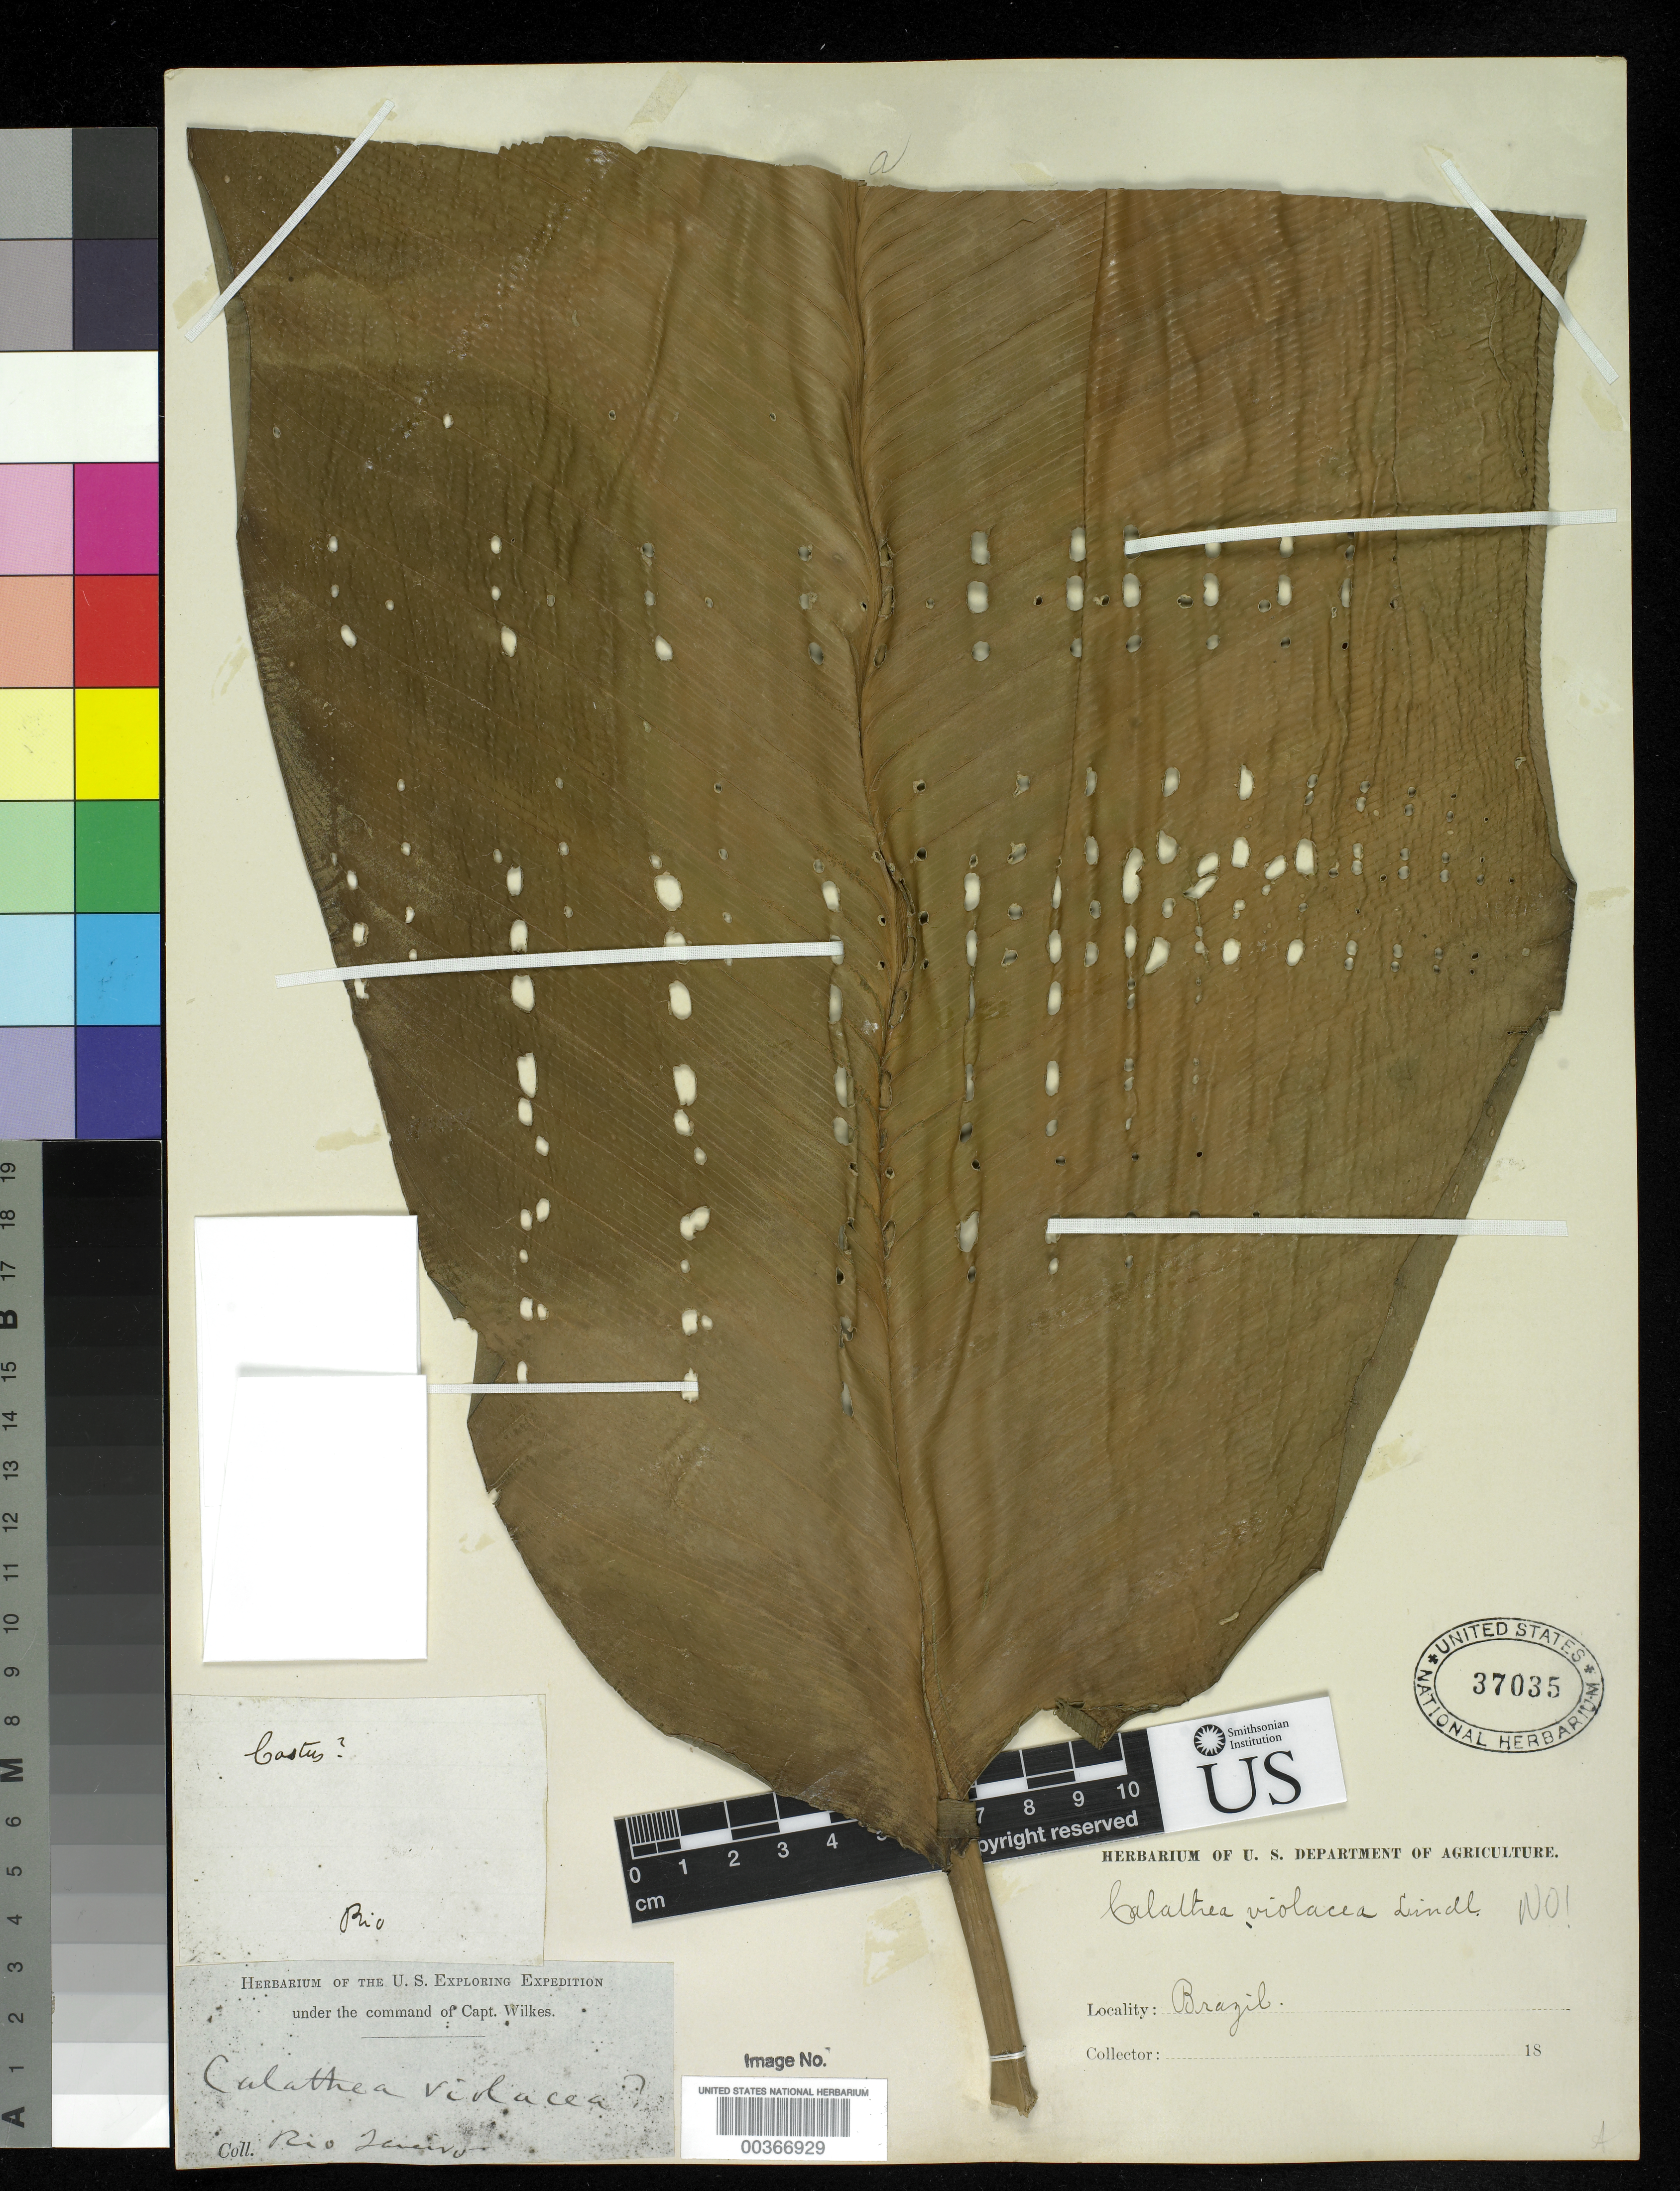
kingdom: Plantae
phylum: Tracheophyta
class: Liliopsida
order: Zingiberales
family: Marantaceae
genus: Calathea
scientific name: Calathea sp.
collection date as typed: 18--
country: Brazil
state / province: Rio de Janeiro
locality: Rio janeiro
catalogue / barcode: US 37035